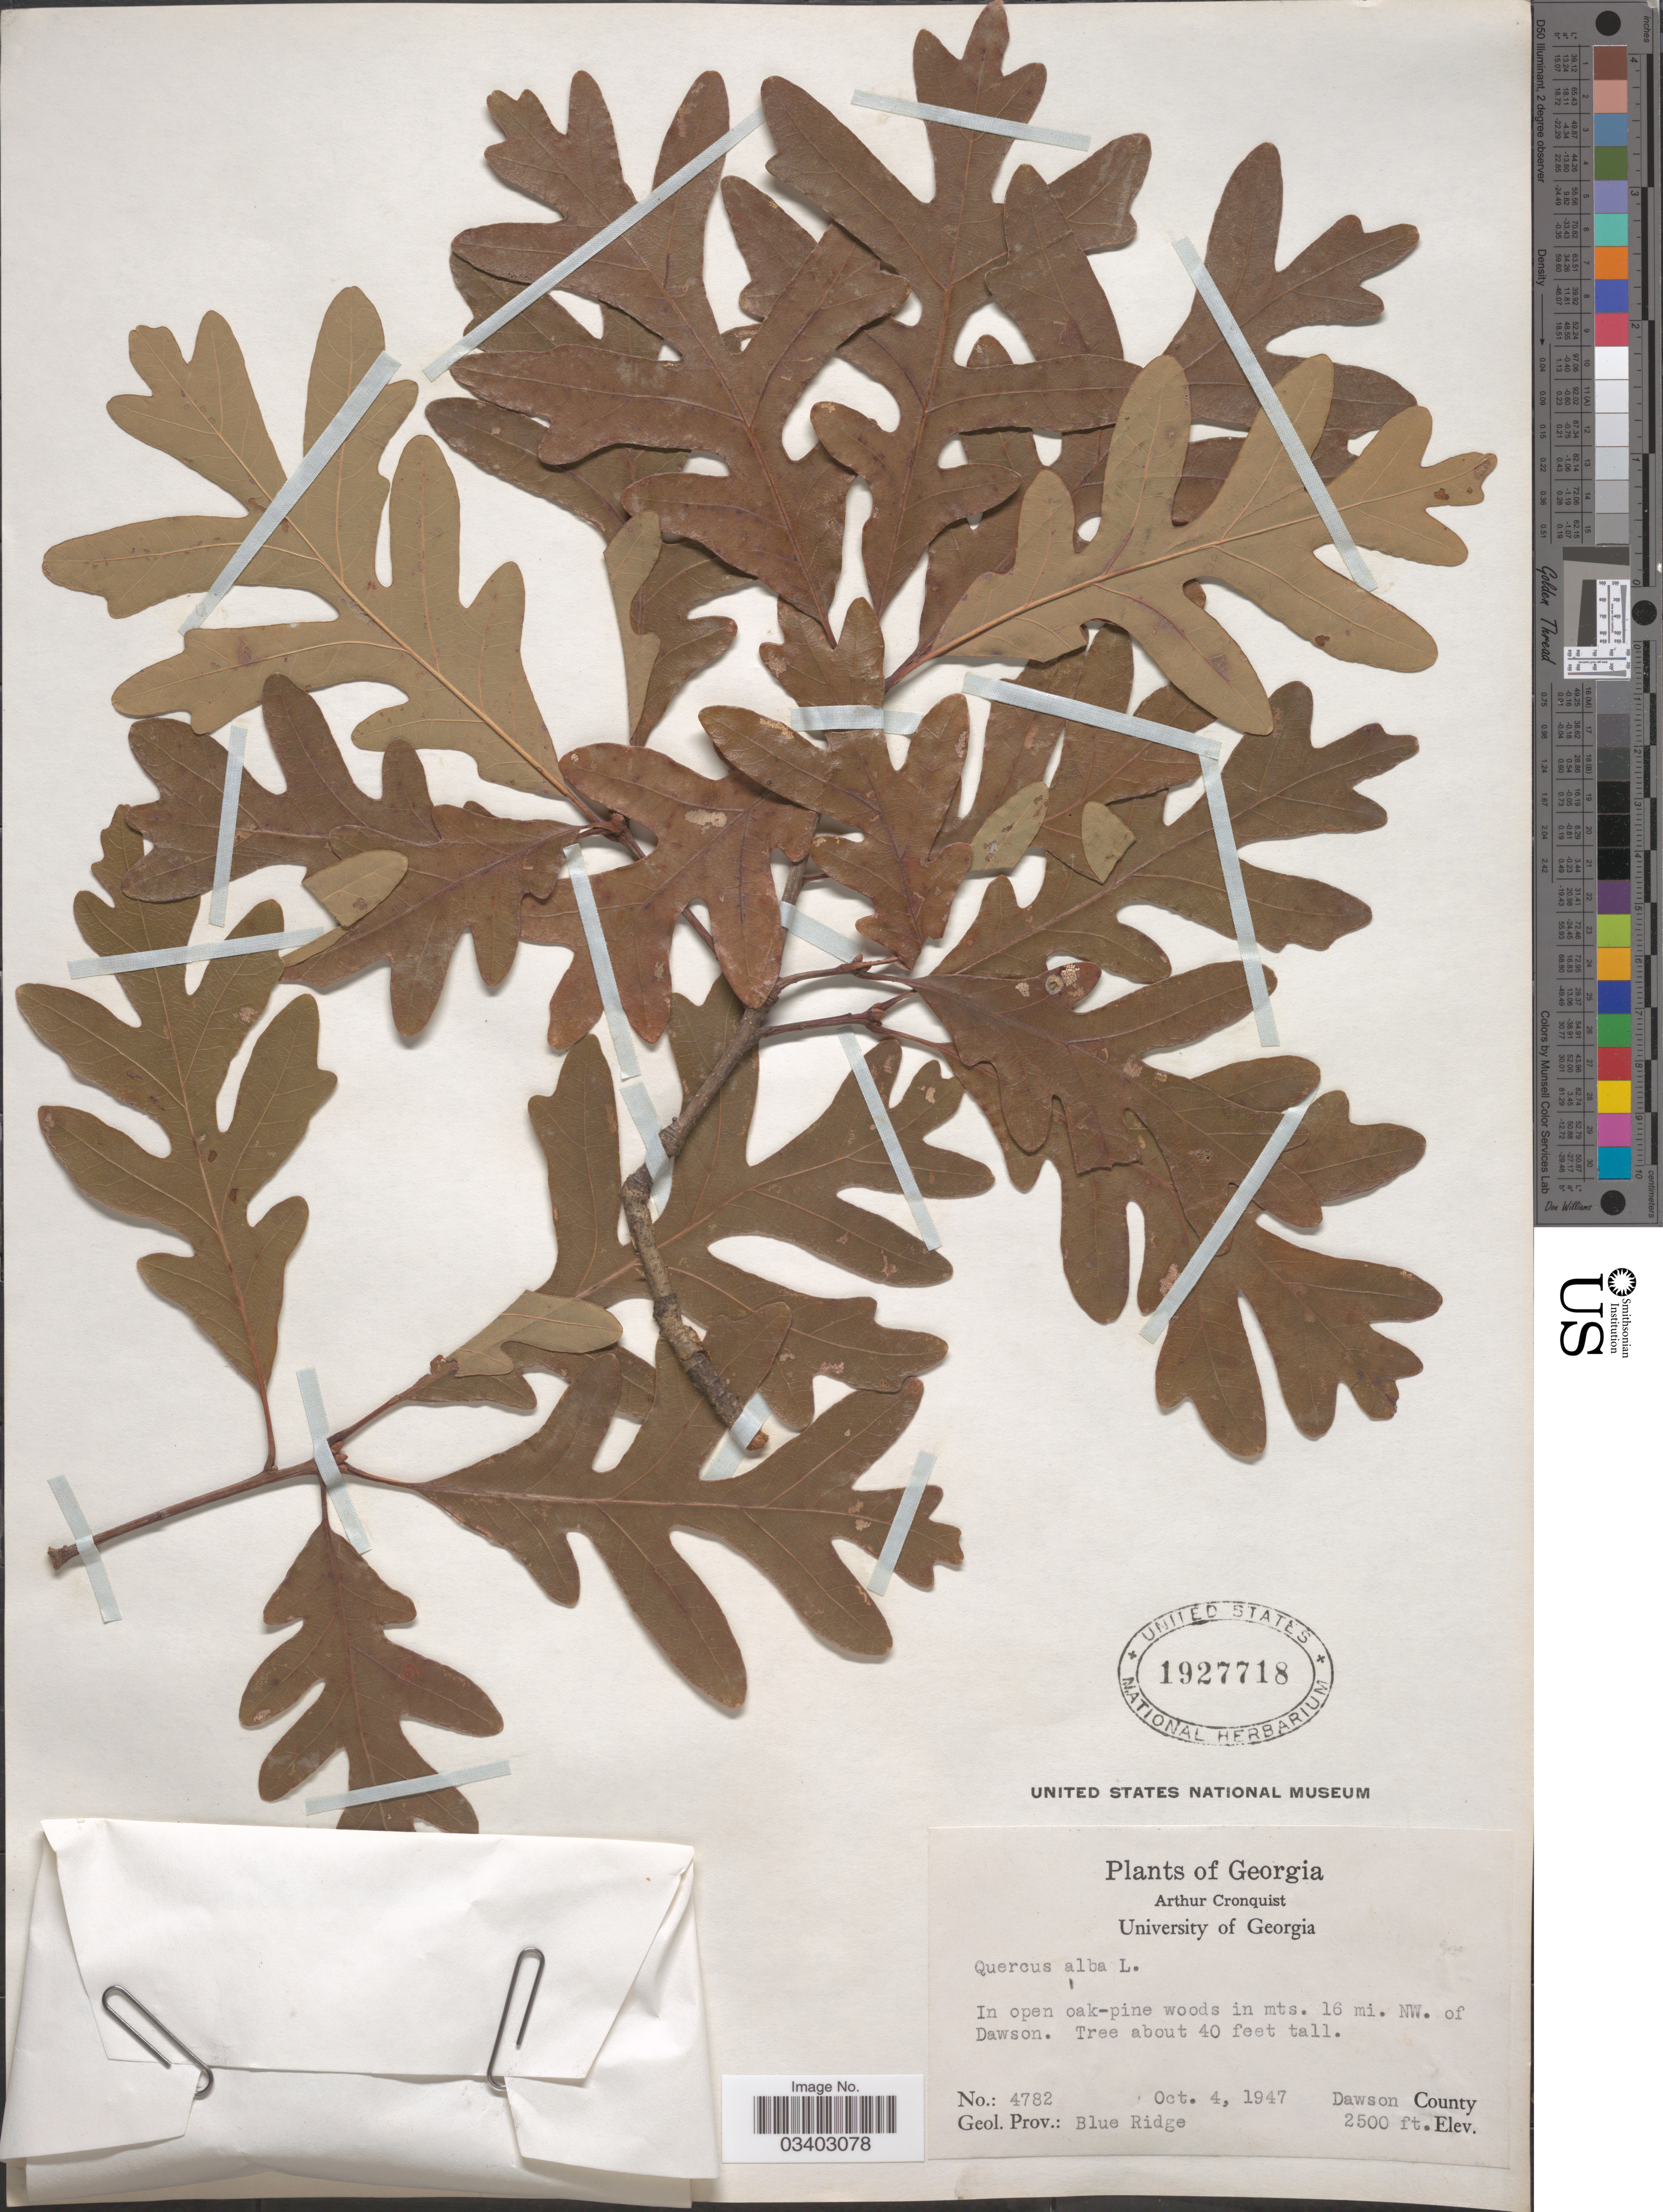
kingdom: Plantae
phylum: Tracheophyta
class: Magnoliopsida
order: Fagales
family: Fagaceae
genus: Quercus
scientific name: Quercus alba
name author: L.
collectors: A. J. Cronquist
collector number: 4782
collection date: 1947-10-04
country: United States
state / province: Georgia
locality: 16 mi. NW. of Dawson. Dawson County. Geol. Prov.: Blue Ridge.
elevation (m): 762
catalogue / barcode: US 1927718